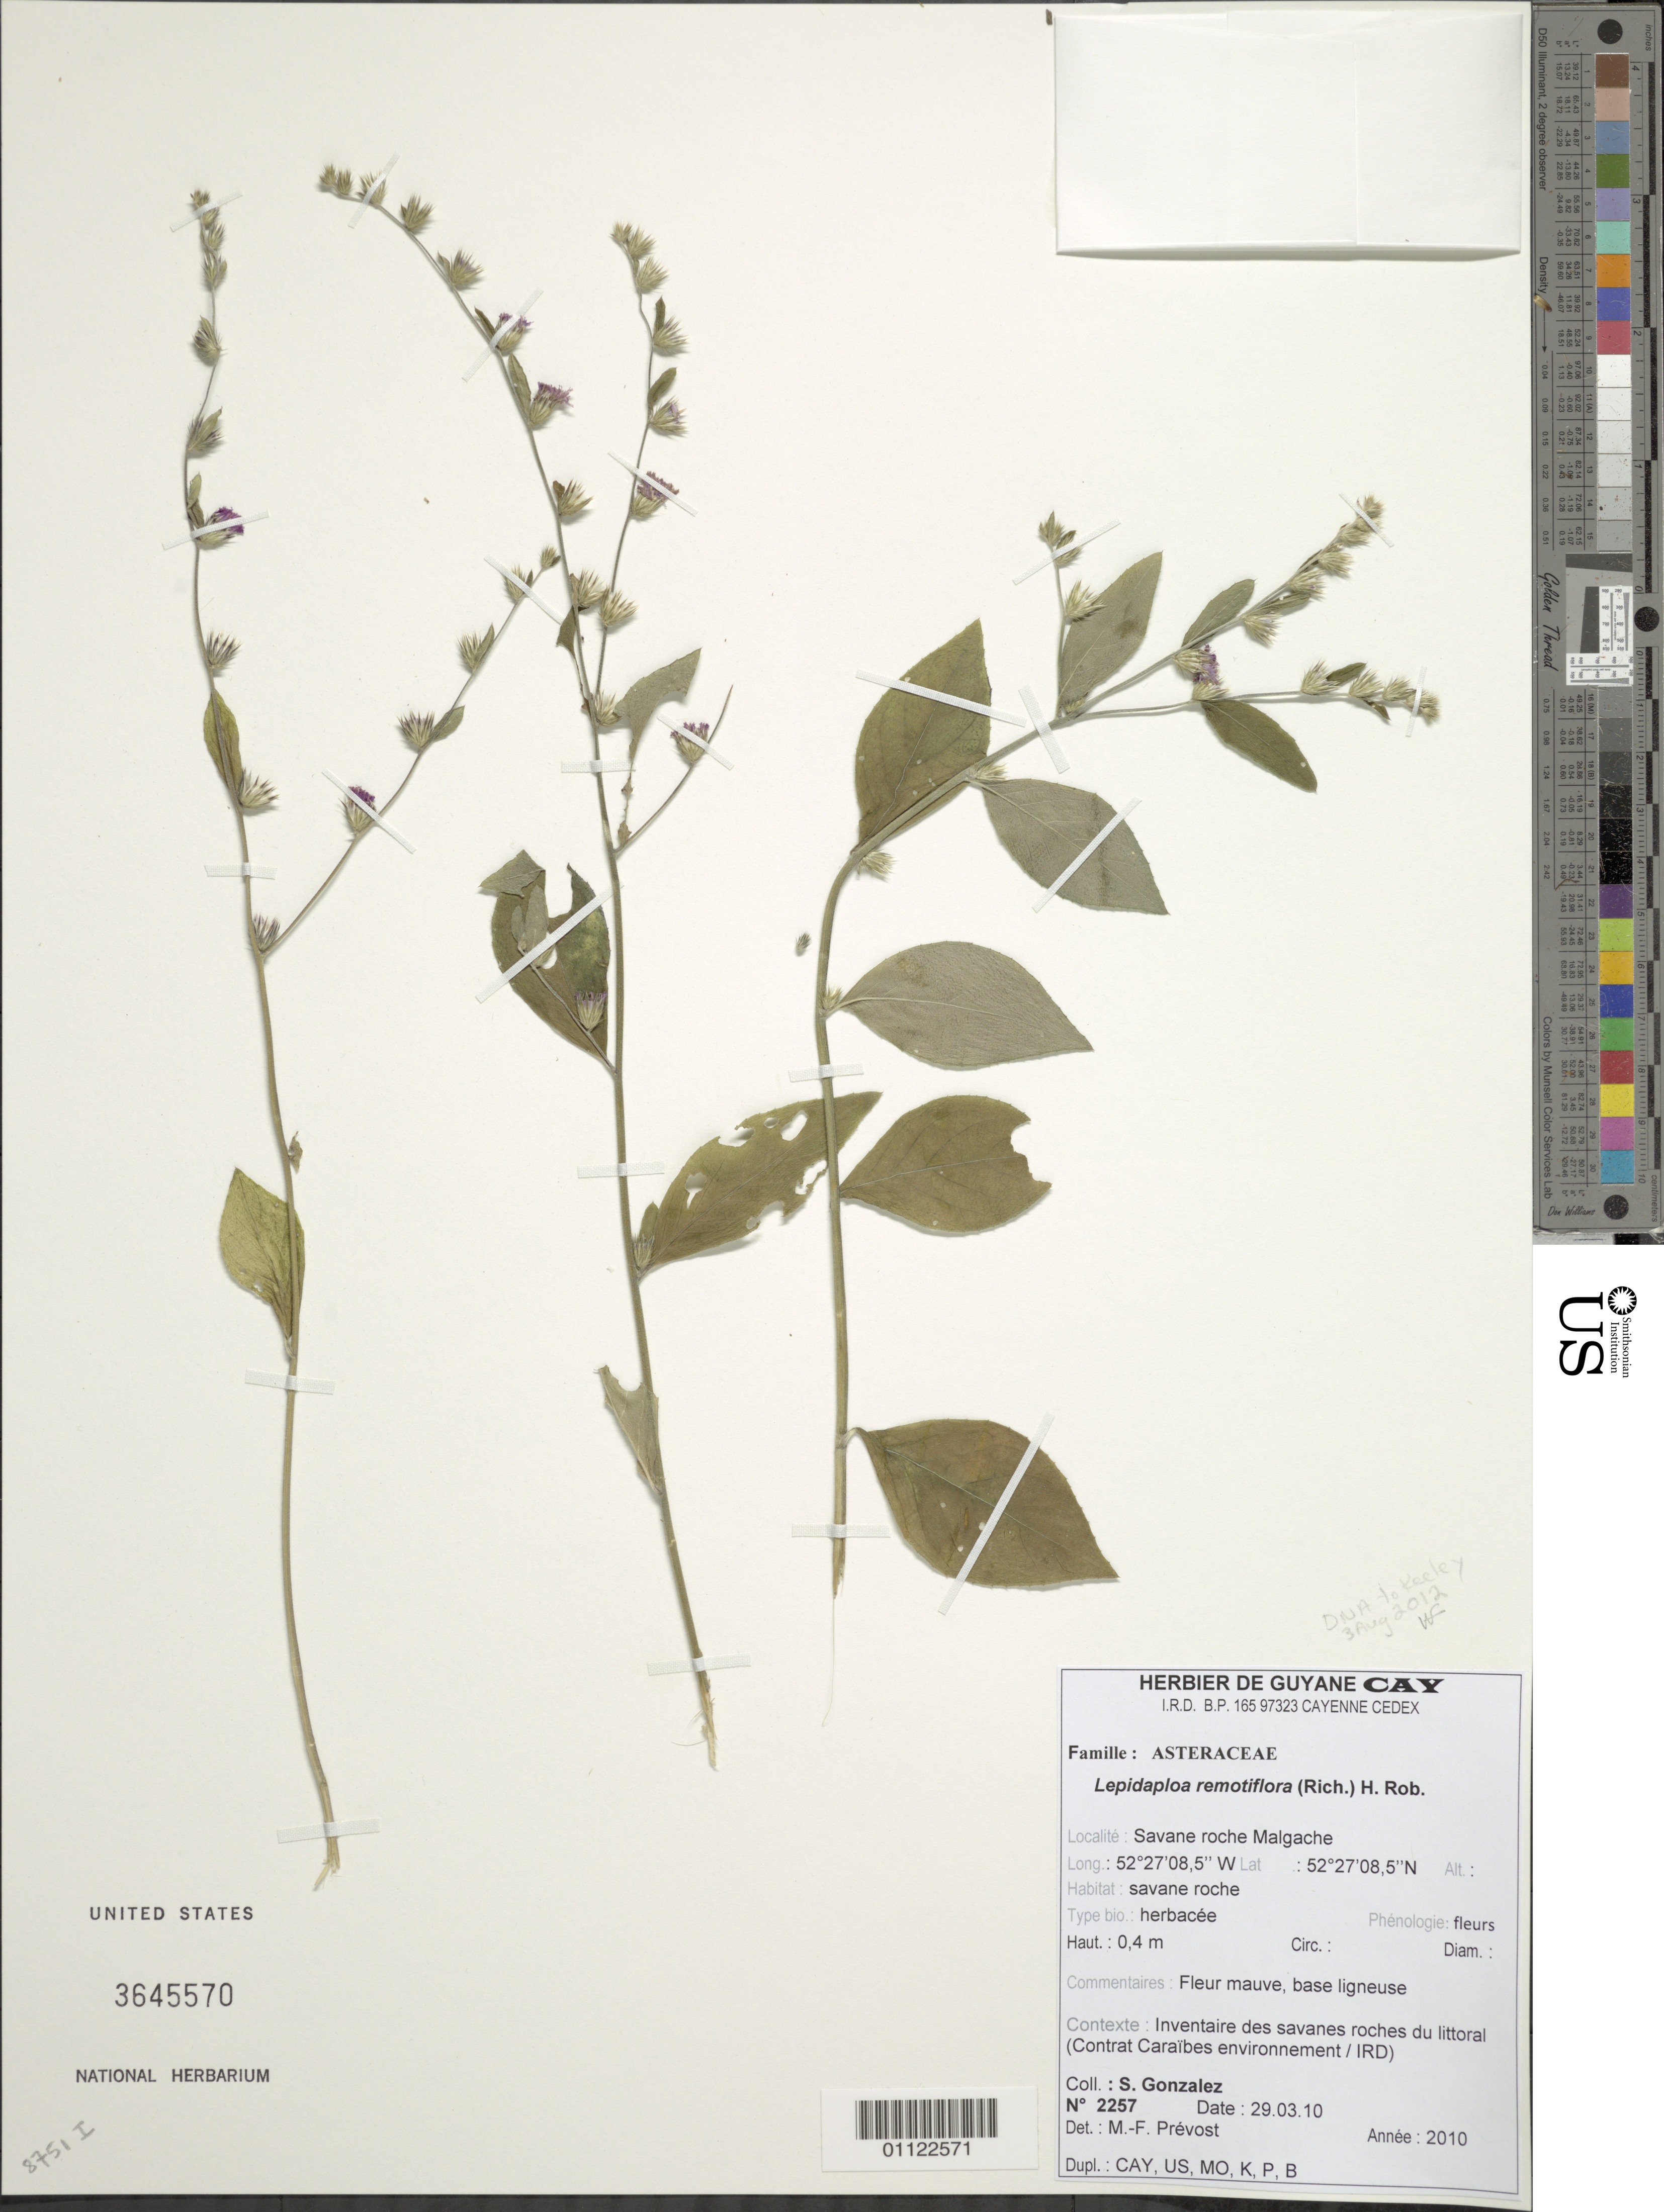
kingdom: Plantae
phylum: Tracheophyta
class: Magnoliopsida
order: Asterales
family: Asteraceae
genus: Lepidaploa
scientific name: Lepidaploa remotiflora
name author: (Rich.) H. Rob.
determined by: Prévost, M.-F.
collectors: S. Gonzalez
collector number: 2257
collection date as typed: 29-Mar-10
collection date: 1910-03-29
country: French Guiana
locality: Savane roche Malgache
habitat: savane roche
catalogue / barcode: US 3645570